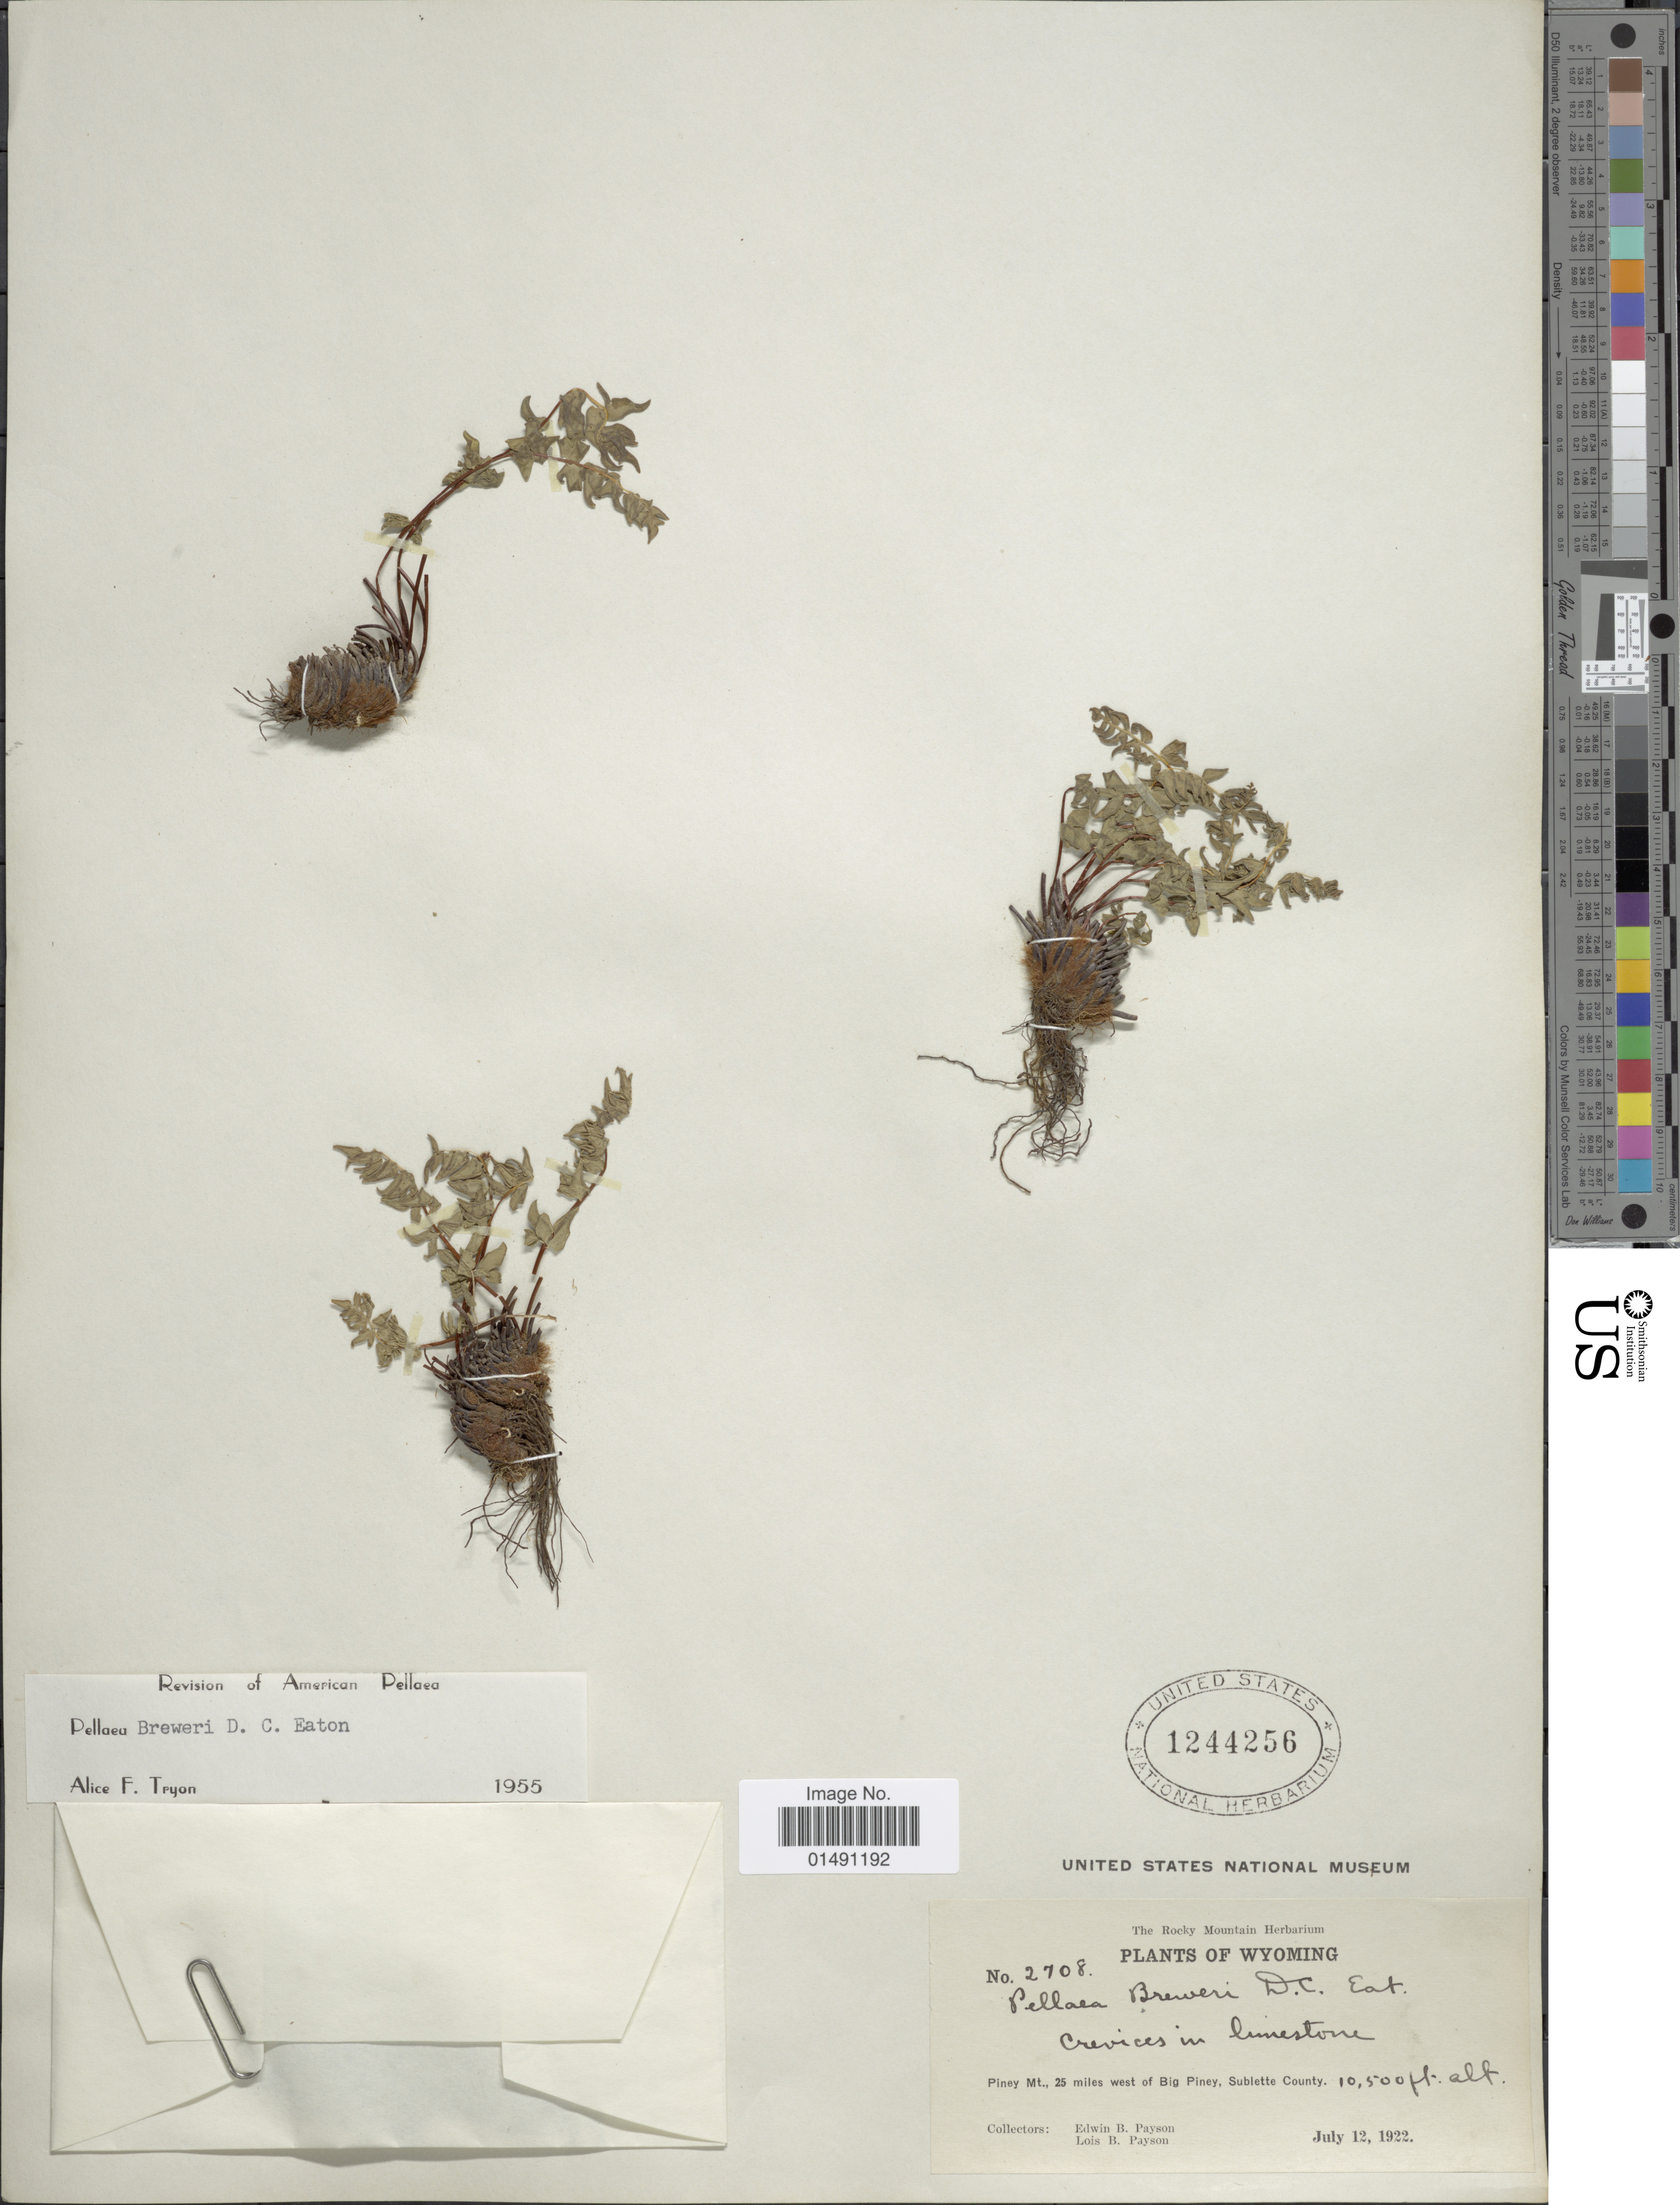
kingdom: Plantae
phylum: Tracheophyta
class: Polypodiopsida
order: Polypodiales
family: Pteridaceae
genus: Pellaea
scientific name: Pellaea breweri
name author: D.C. Eaton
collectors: E. B. Payson & L. Payson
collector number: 2708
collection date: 1922-07-12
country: United States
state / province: Wyoming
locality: Piney Mt., 25 miles west of Big Piney, Sublette County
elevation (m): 3200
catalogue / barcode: US 1244256